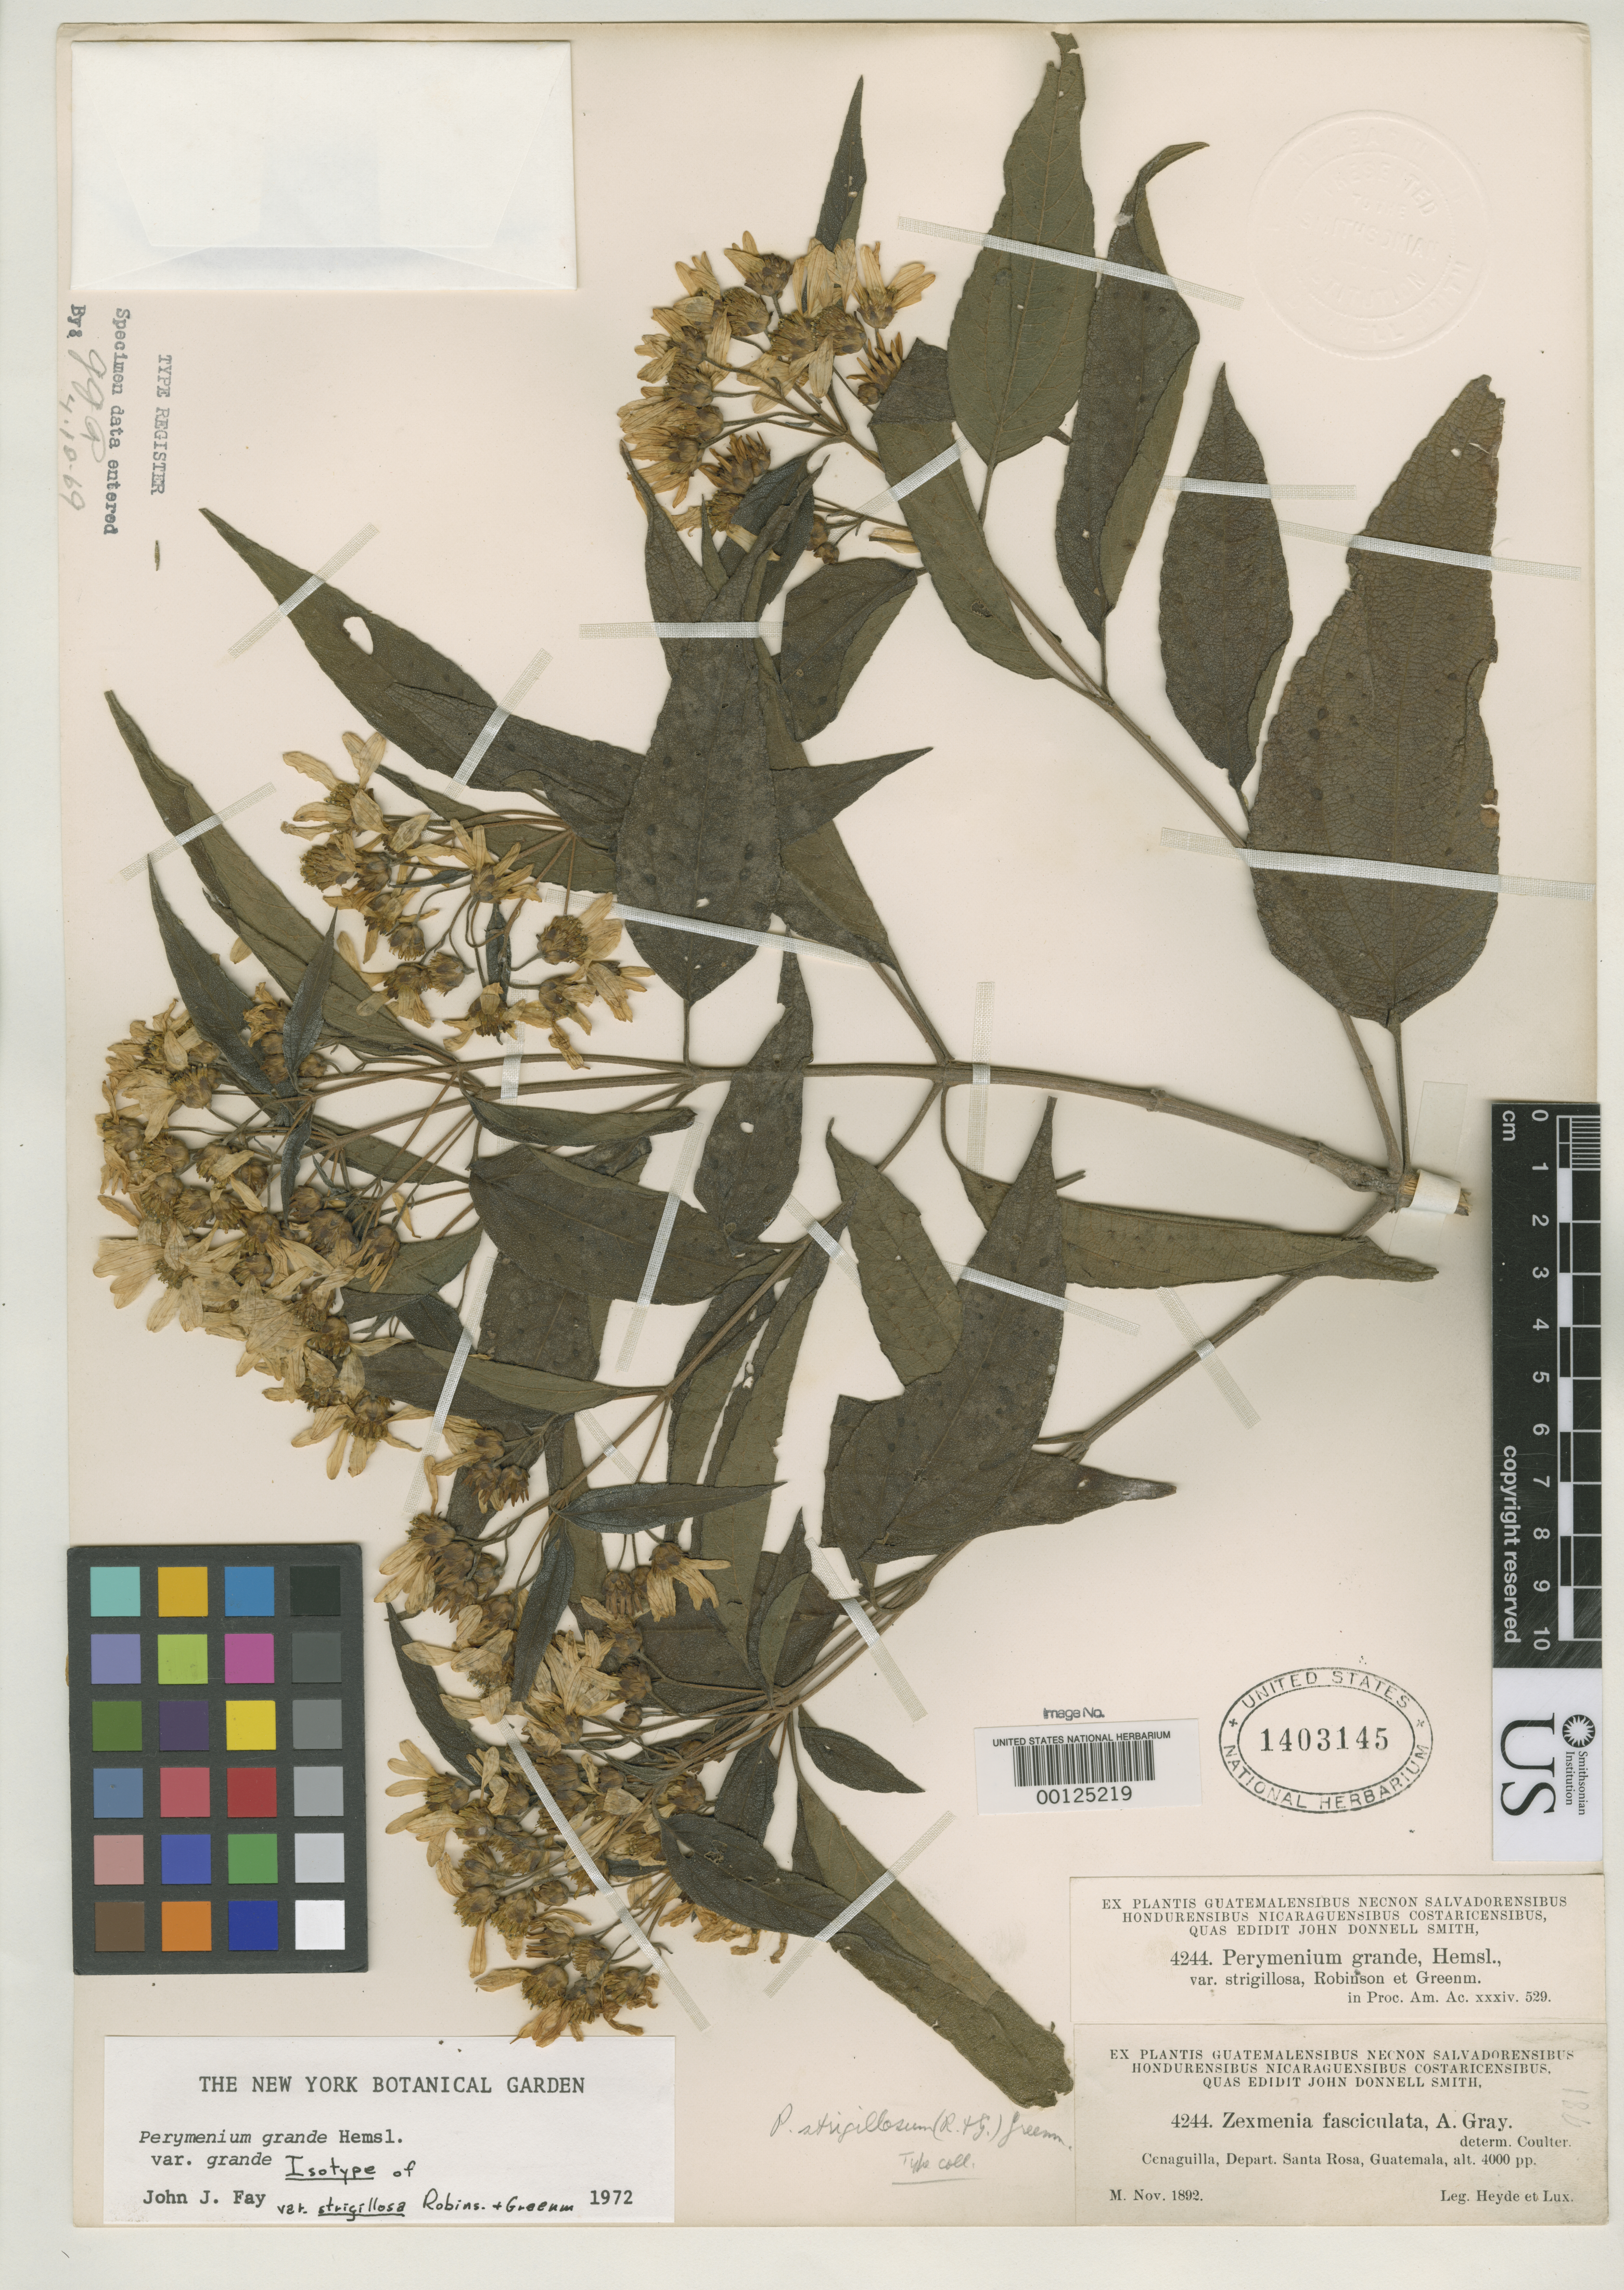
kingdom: Plantae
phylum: Tracheophyta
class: Magnoliopsida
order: Asterales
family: Asteraceae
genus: Perymenium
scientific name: Perymenium grande var. strigillosa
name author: B.L. Rob. & Greenm.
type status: Isotype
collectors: E. T. Heyde & E. Lux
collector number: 4244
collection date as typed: Nov 1892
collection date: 1892-11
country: Guatemala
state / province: Santa Rosa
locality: Cenaguilla.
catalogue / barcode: US 1403145